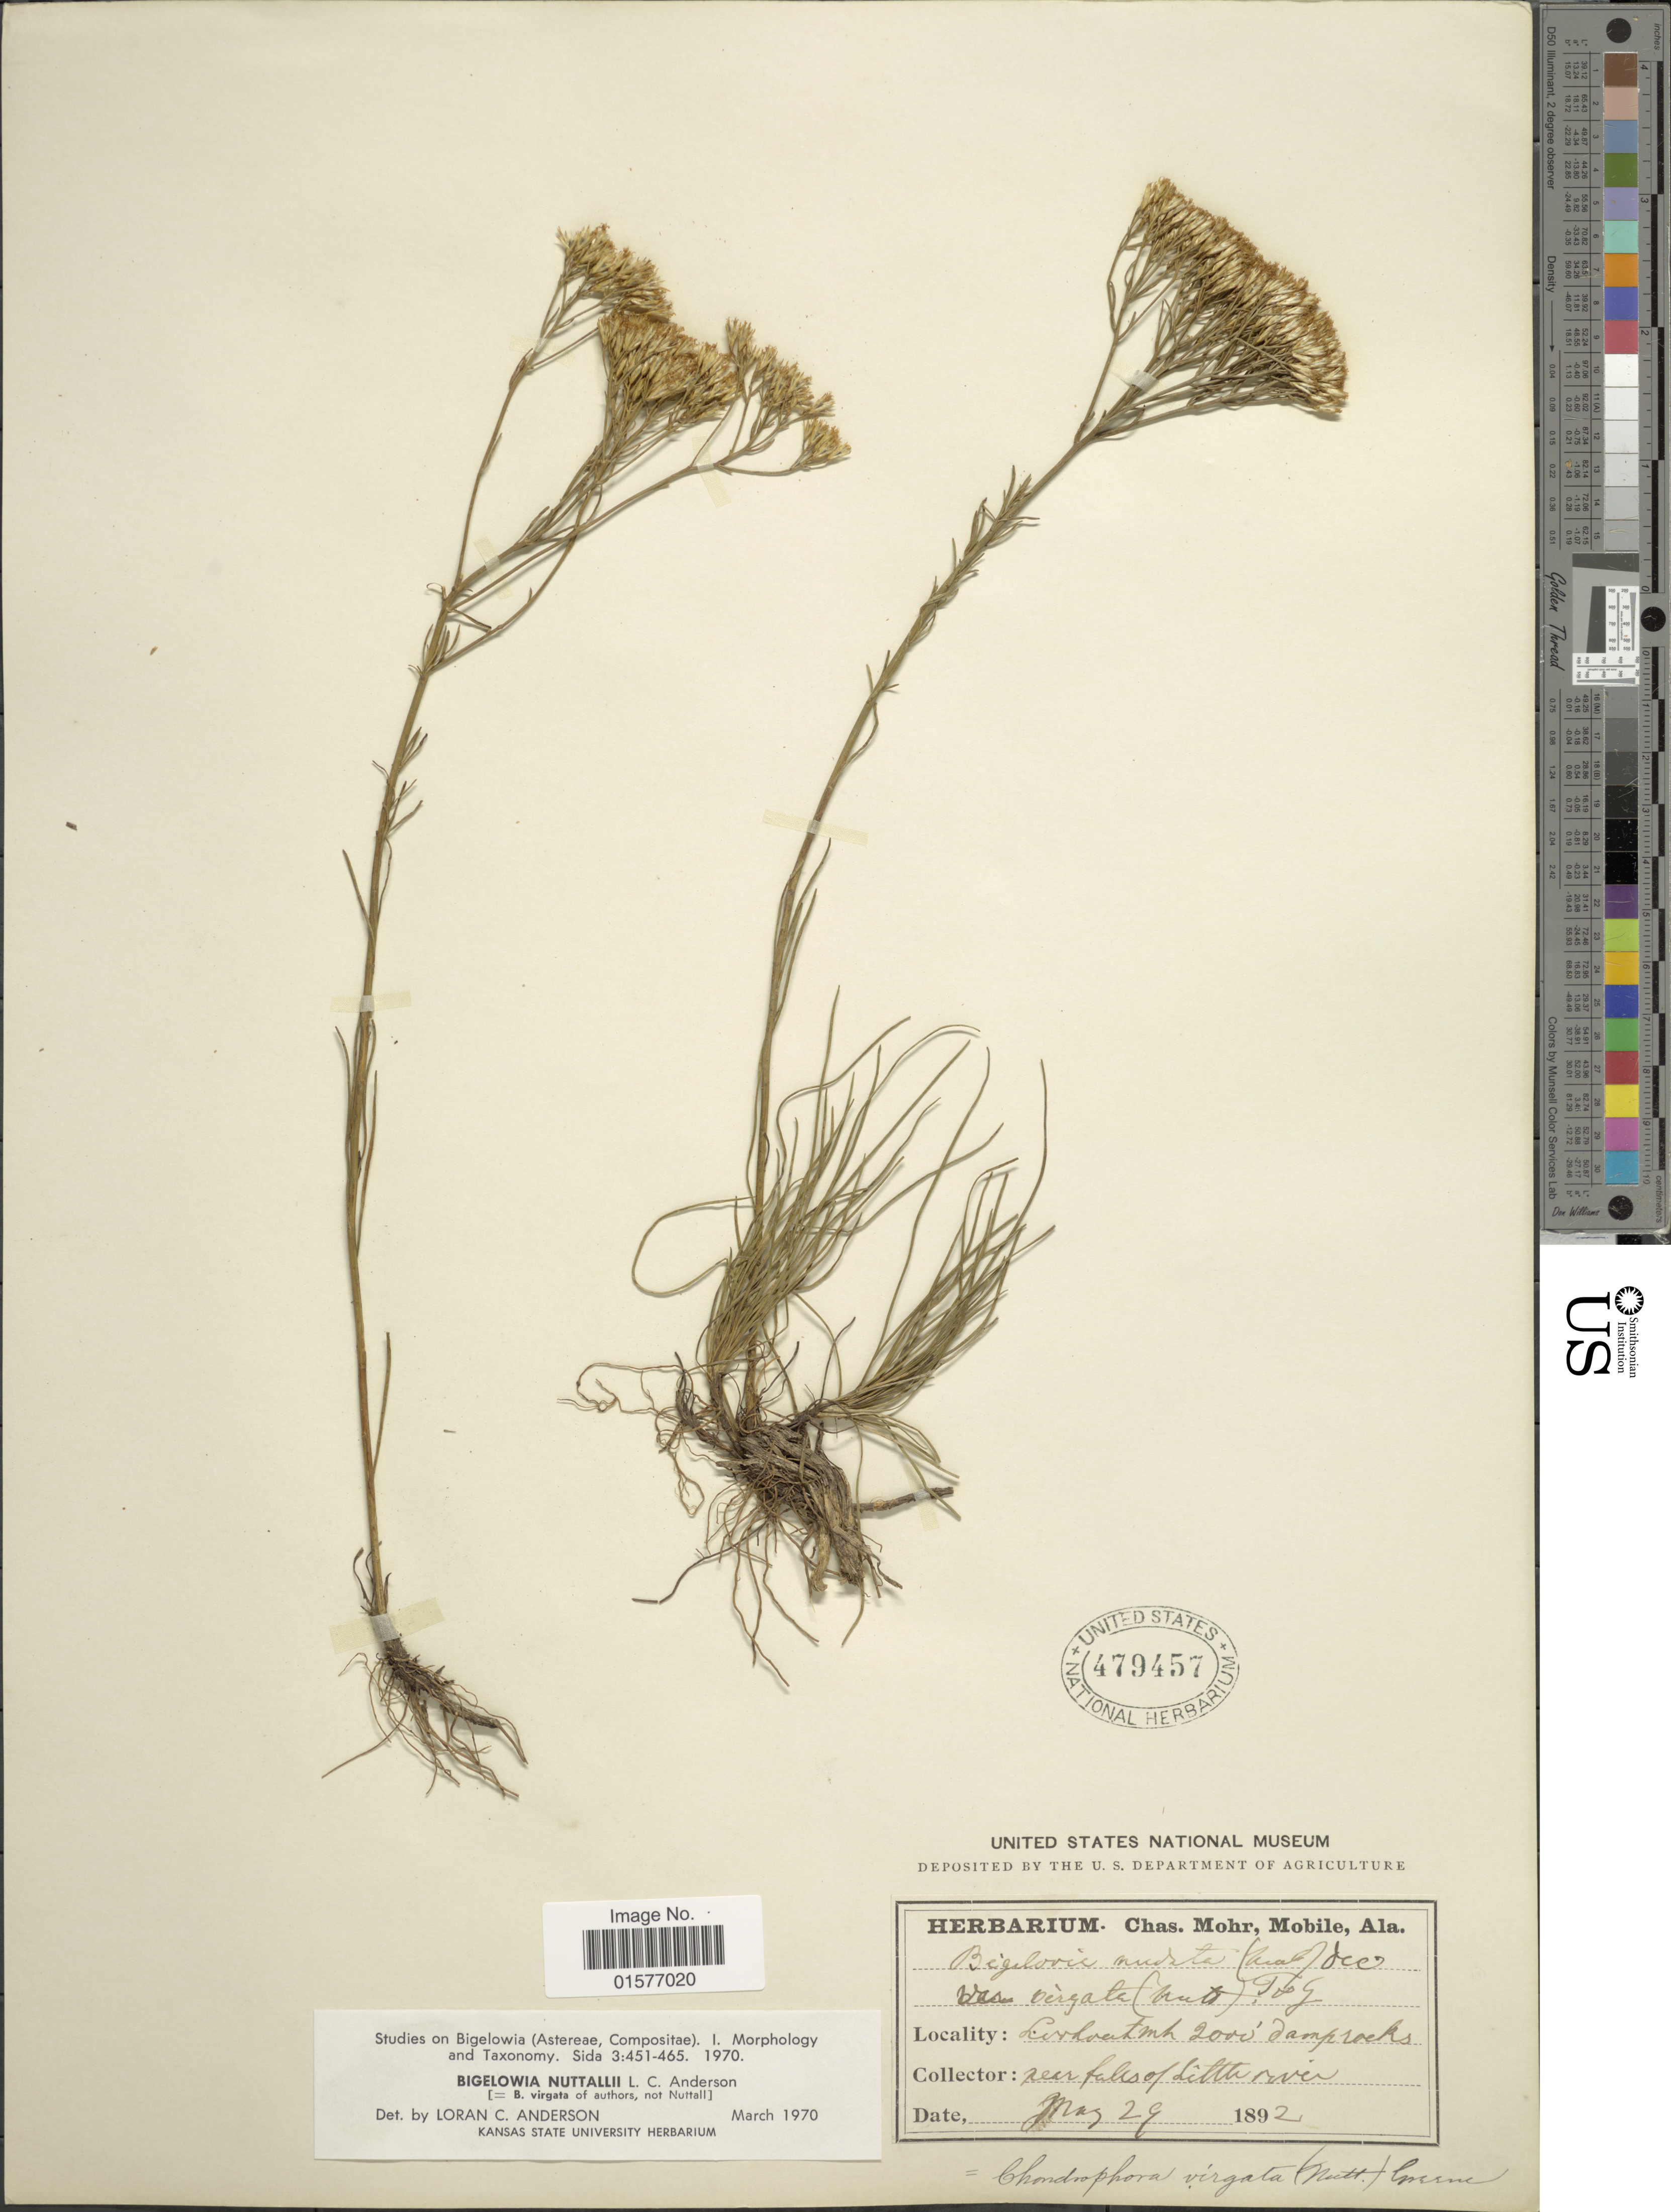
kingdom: Plantae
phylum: Tracheophyta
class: Magnoliopsida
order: Asterales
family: Asteraceae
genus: Bigelowia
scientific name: Bigelowia nuttallii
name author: L.C. Anderson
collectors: C. T. Mohr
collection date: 1892-05-29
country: United States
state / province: Tennessee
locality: Lookout Mt. Damp rocks, near falls of Little River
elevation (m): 610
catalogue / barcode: US 479457